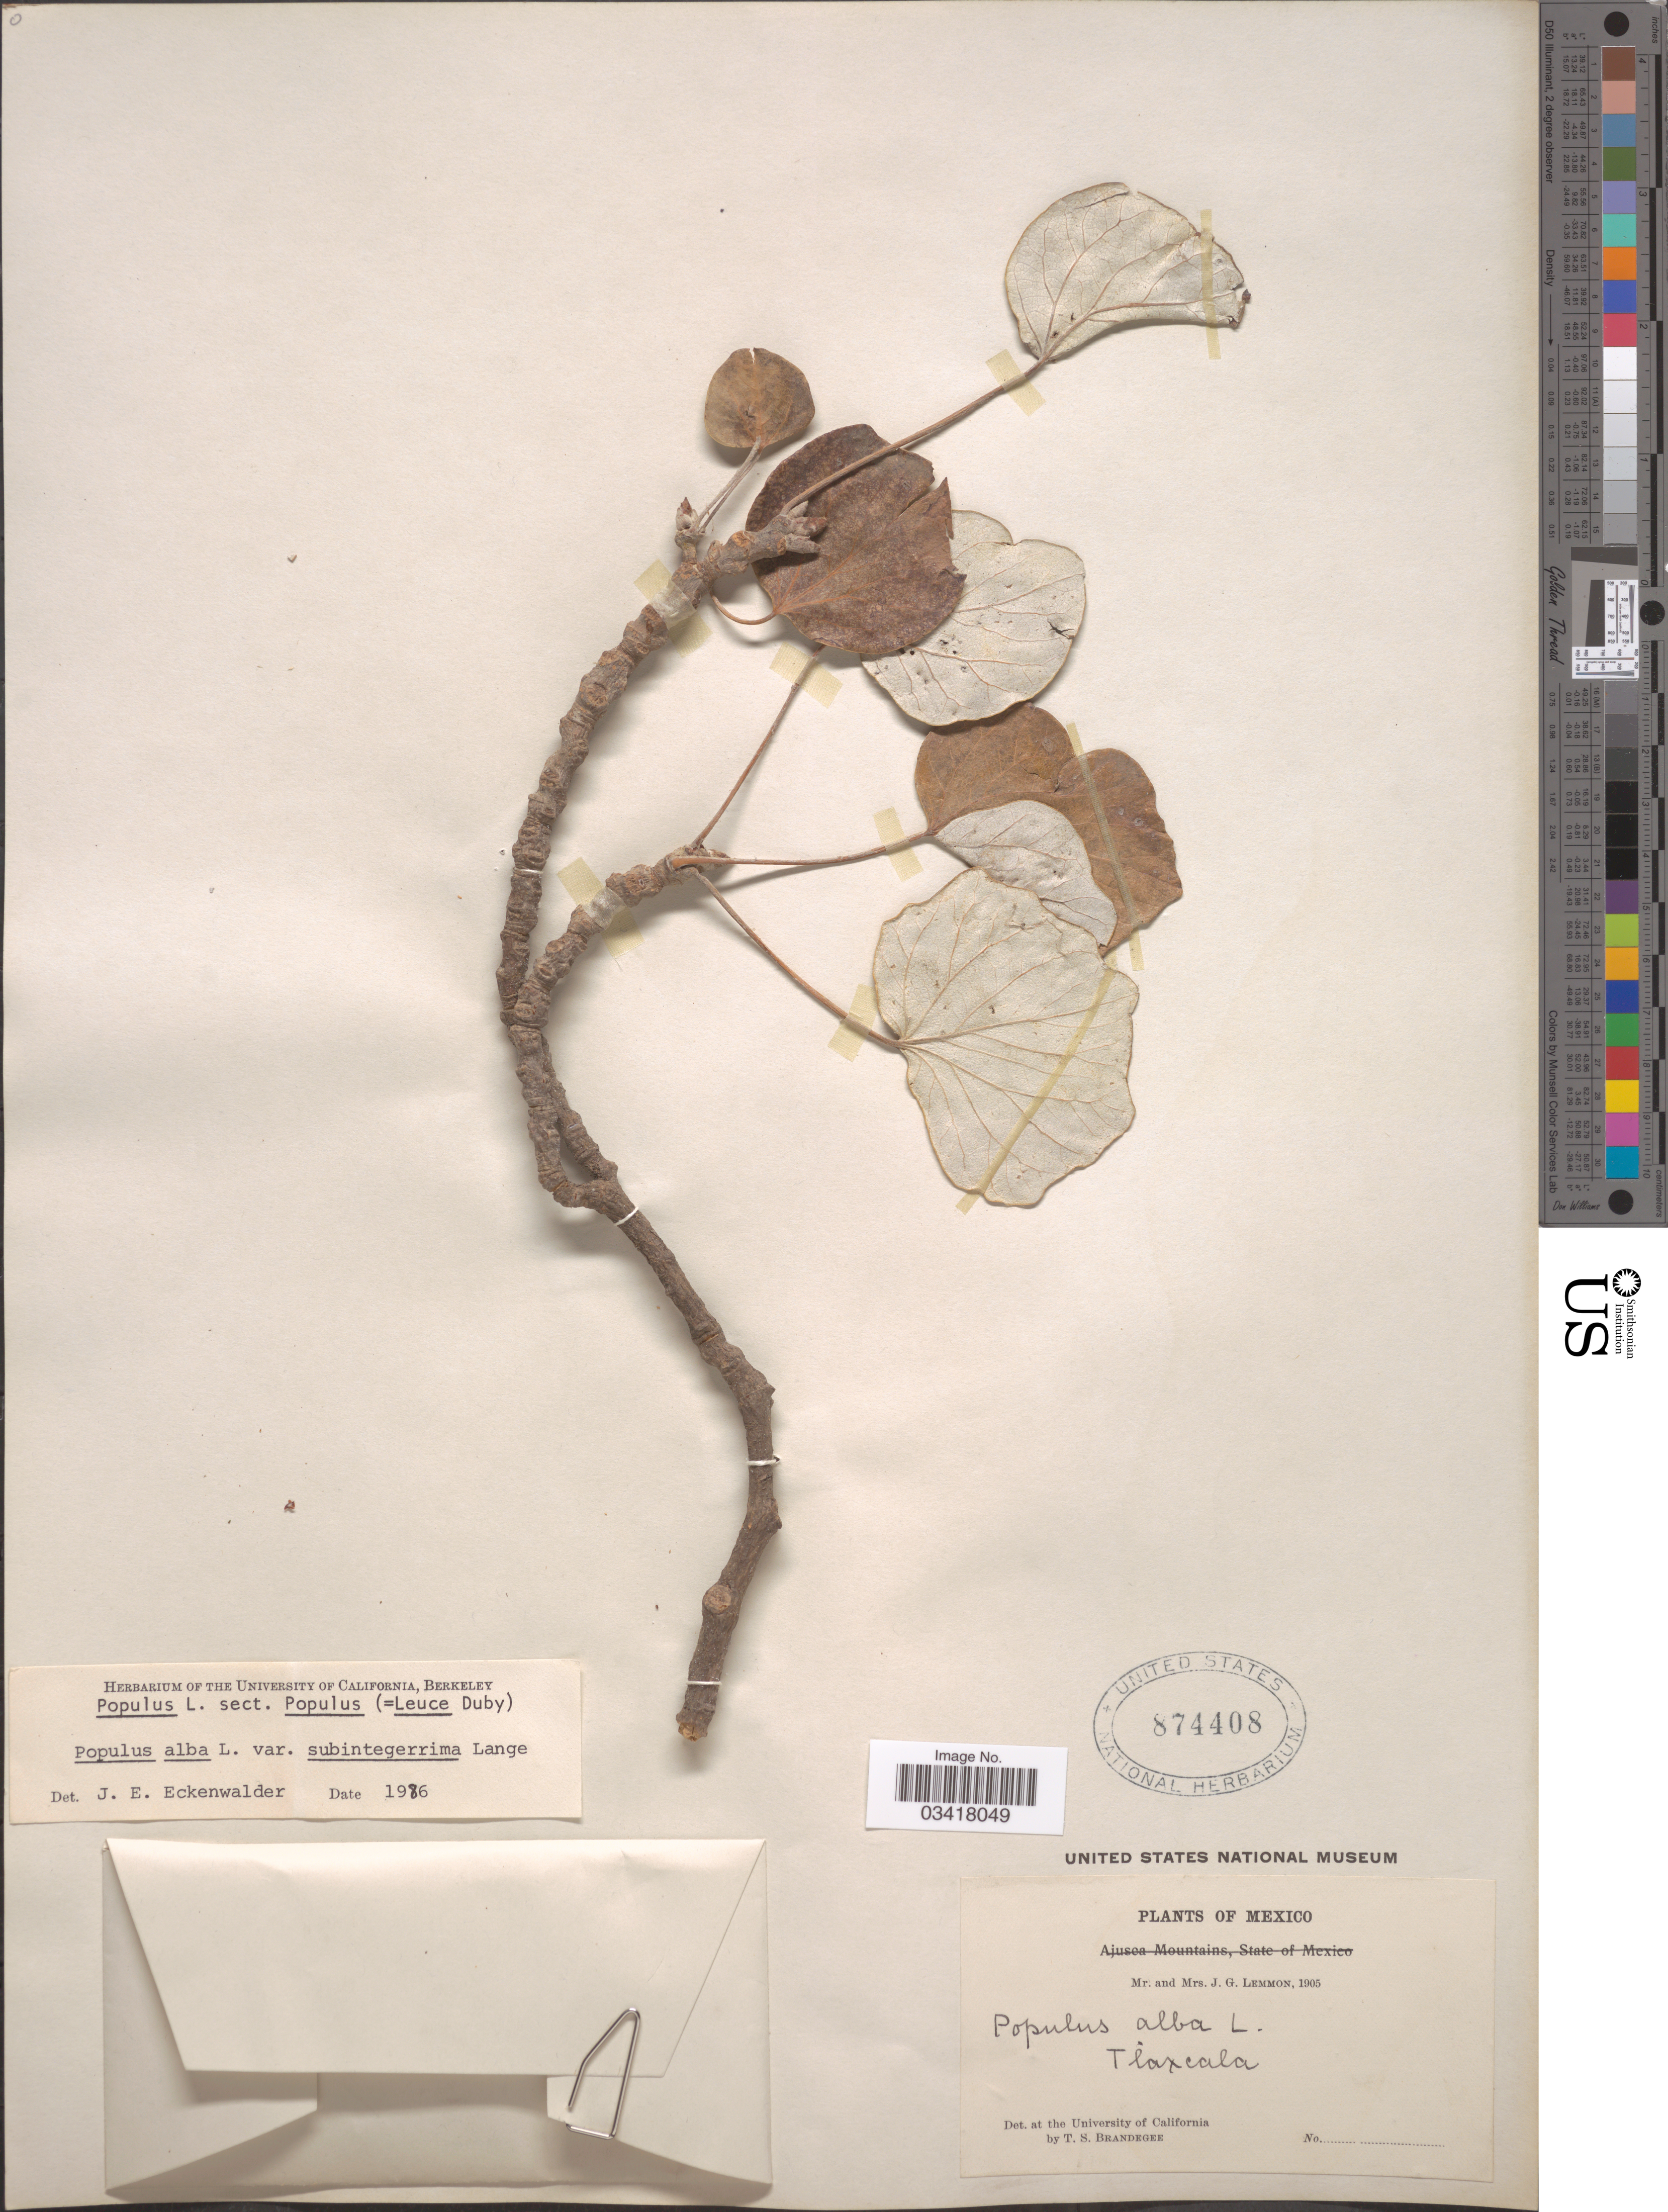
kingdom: Plantae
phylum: Tracheophyta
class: Magnoliopsida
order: Malpighiales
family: Salicaceae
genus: Populus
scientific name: Populus alba var. subintegerreima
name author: Lange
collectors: J. Lemmon & Mrs. J. G. Lemmon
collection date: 1905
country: Mexico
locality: Tlaxcala.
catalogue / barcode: US 874408